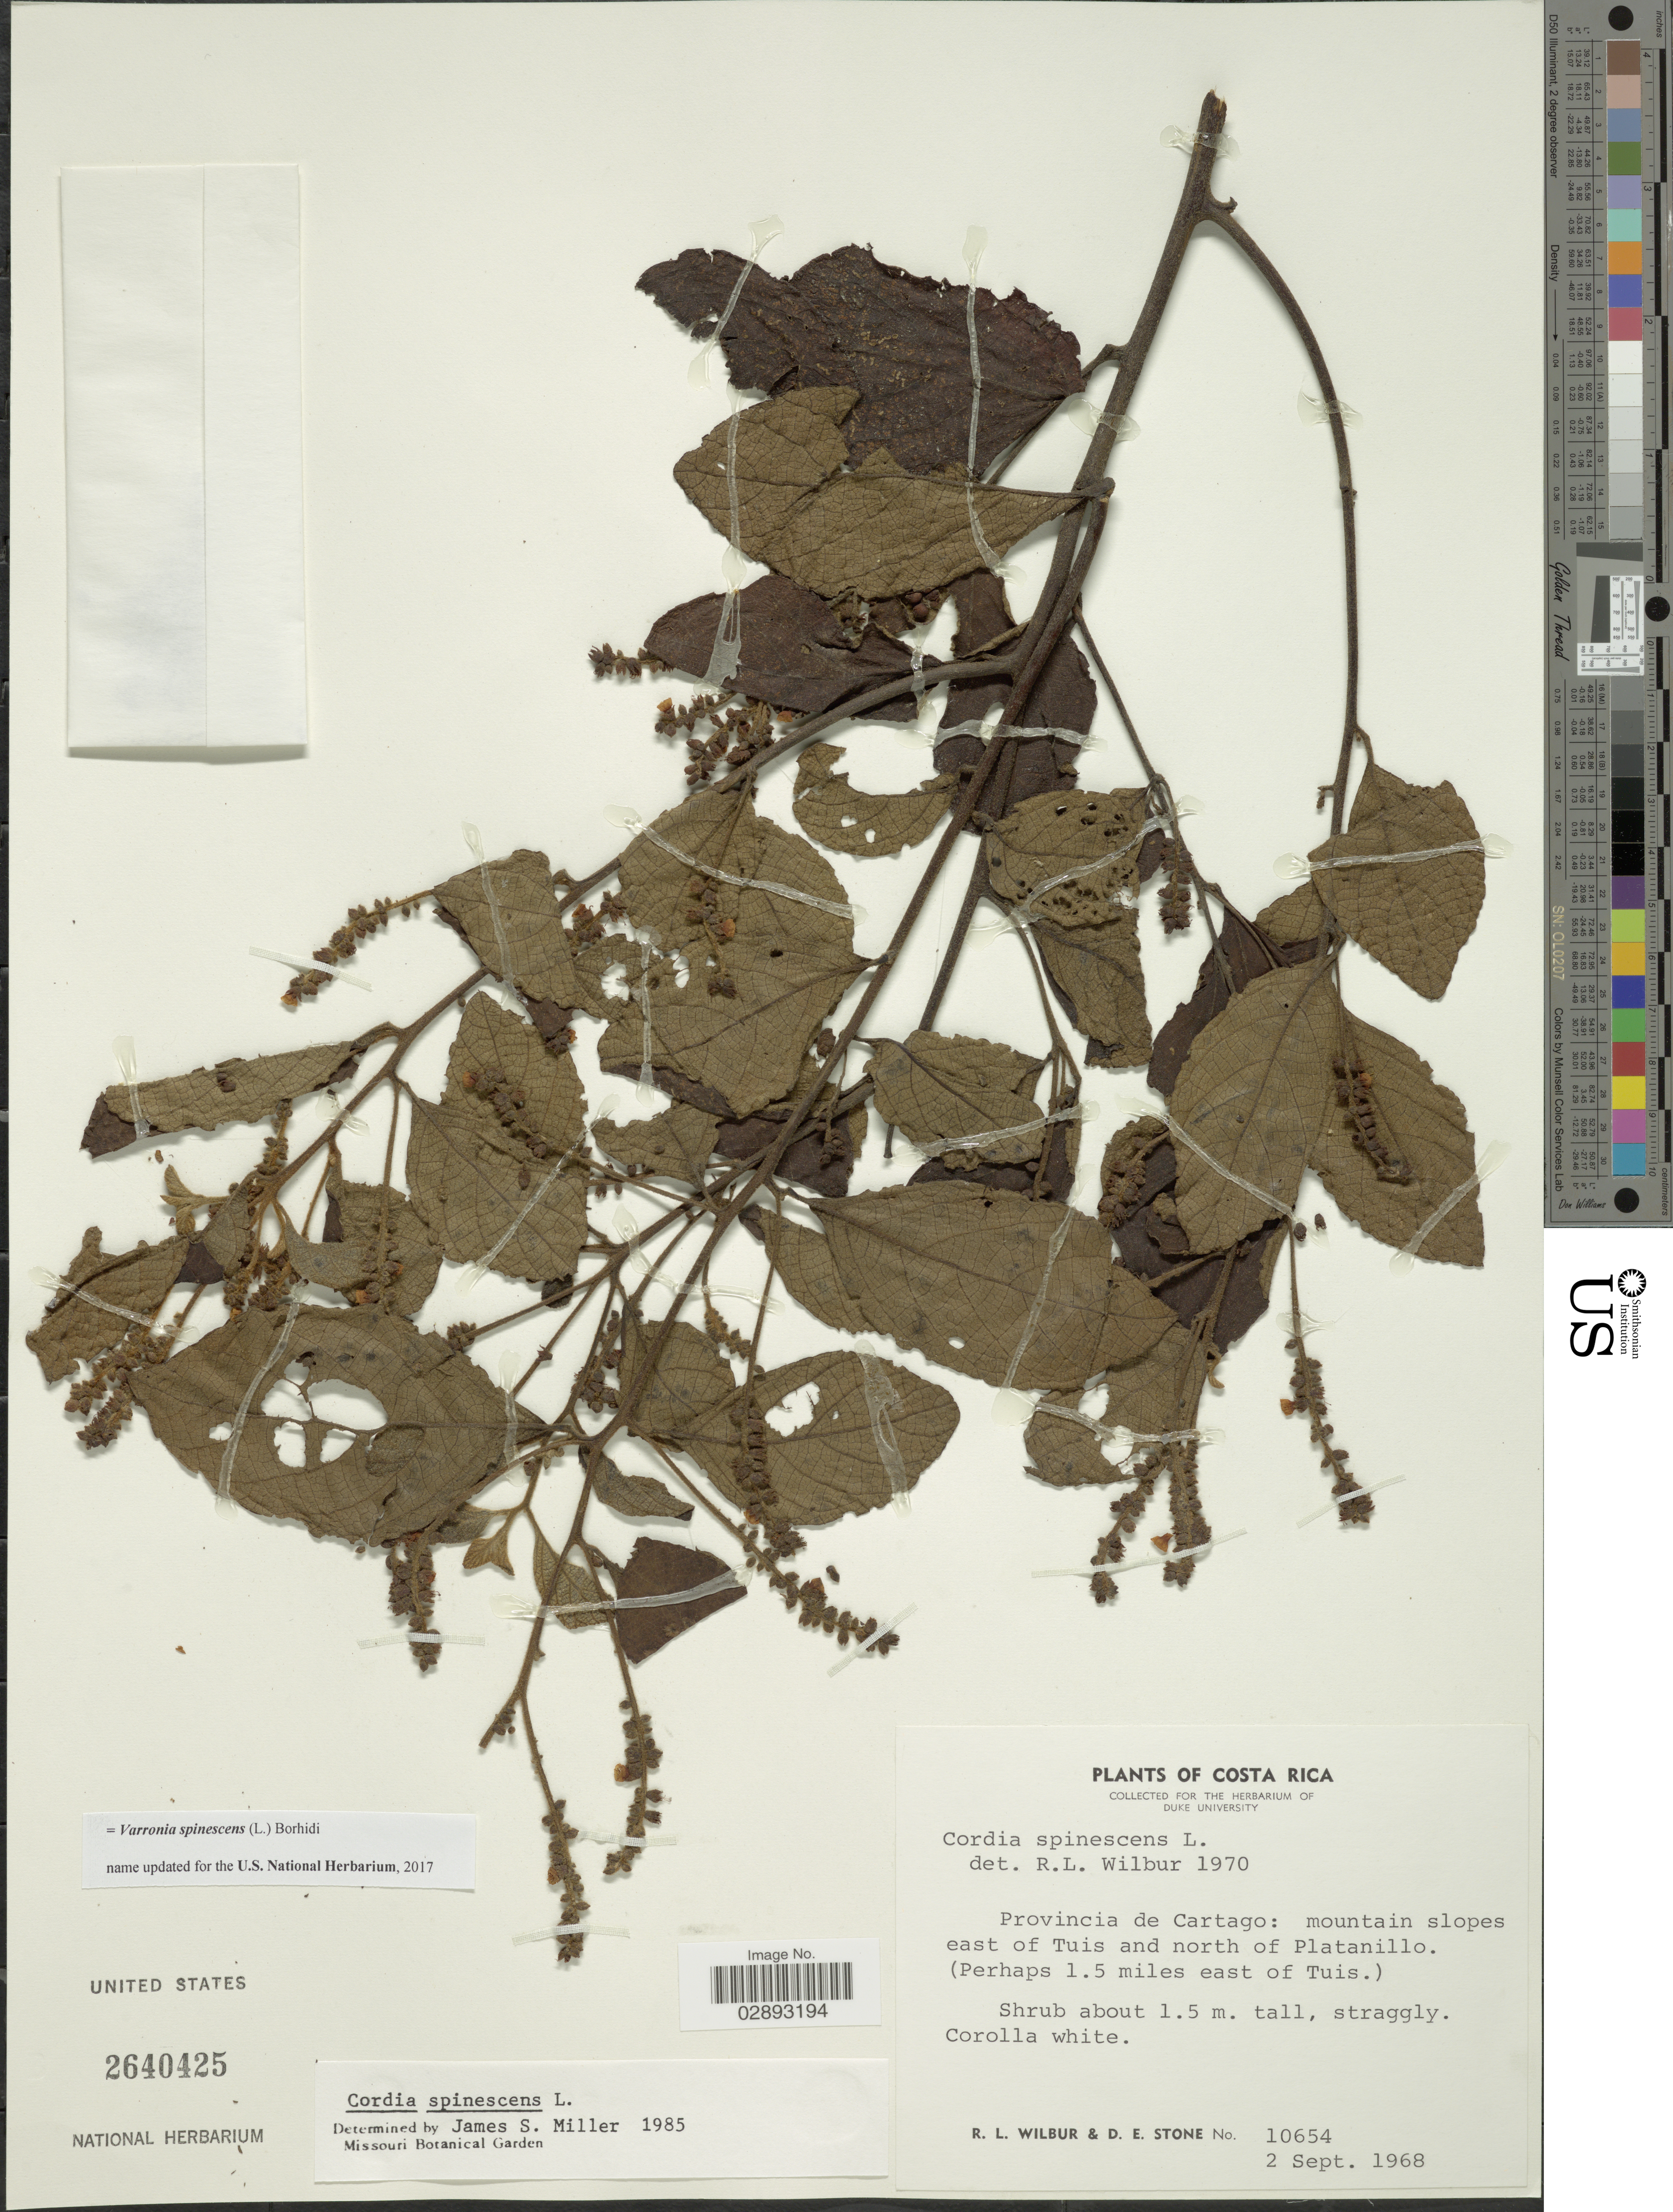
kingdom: Plantae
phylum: Tracheophyta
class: Magnoliopsida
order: Boraginales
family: Cordiaceae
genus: Varronia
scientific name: Varronia spinescens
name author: (L.) Borhidi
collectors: R. L. Wilbur & D. E. Stone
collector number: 10654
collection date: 1968-09-02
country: Costa Rica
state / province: Cartago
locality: Provincia de Cartago: mountain slopes east of Tuis and north of Platanillo. (Perhaps 1.5 miles east of Tuis).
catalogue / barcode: US 2640425